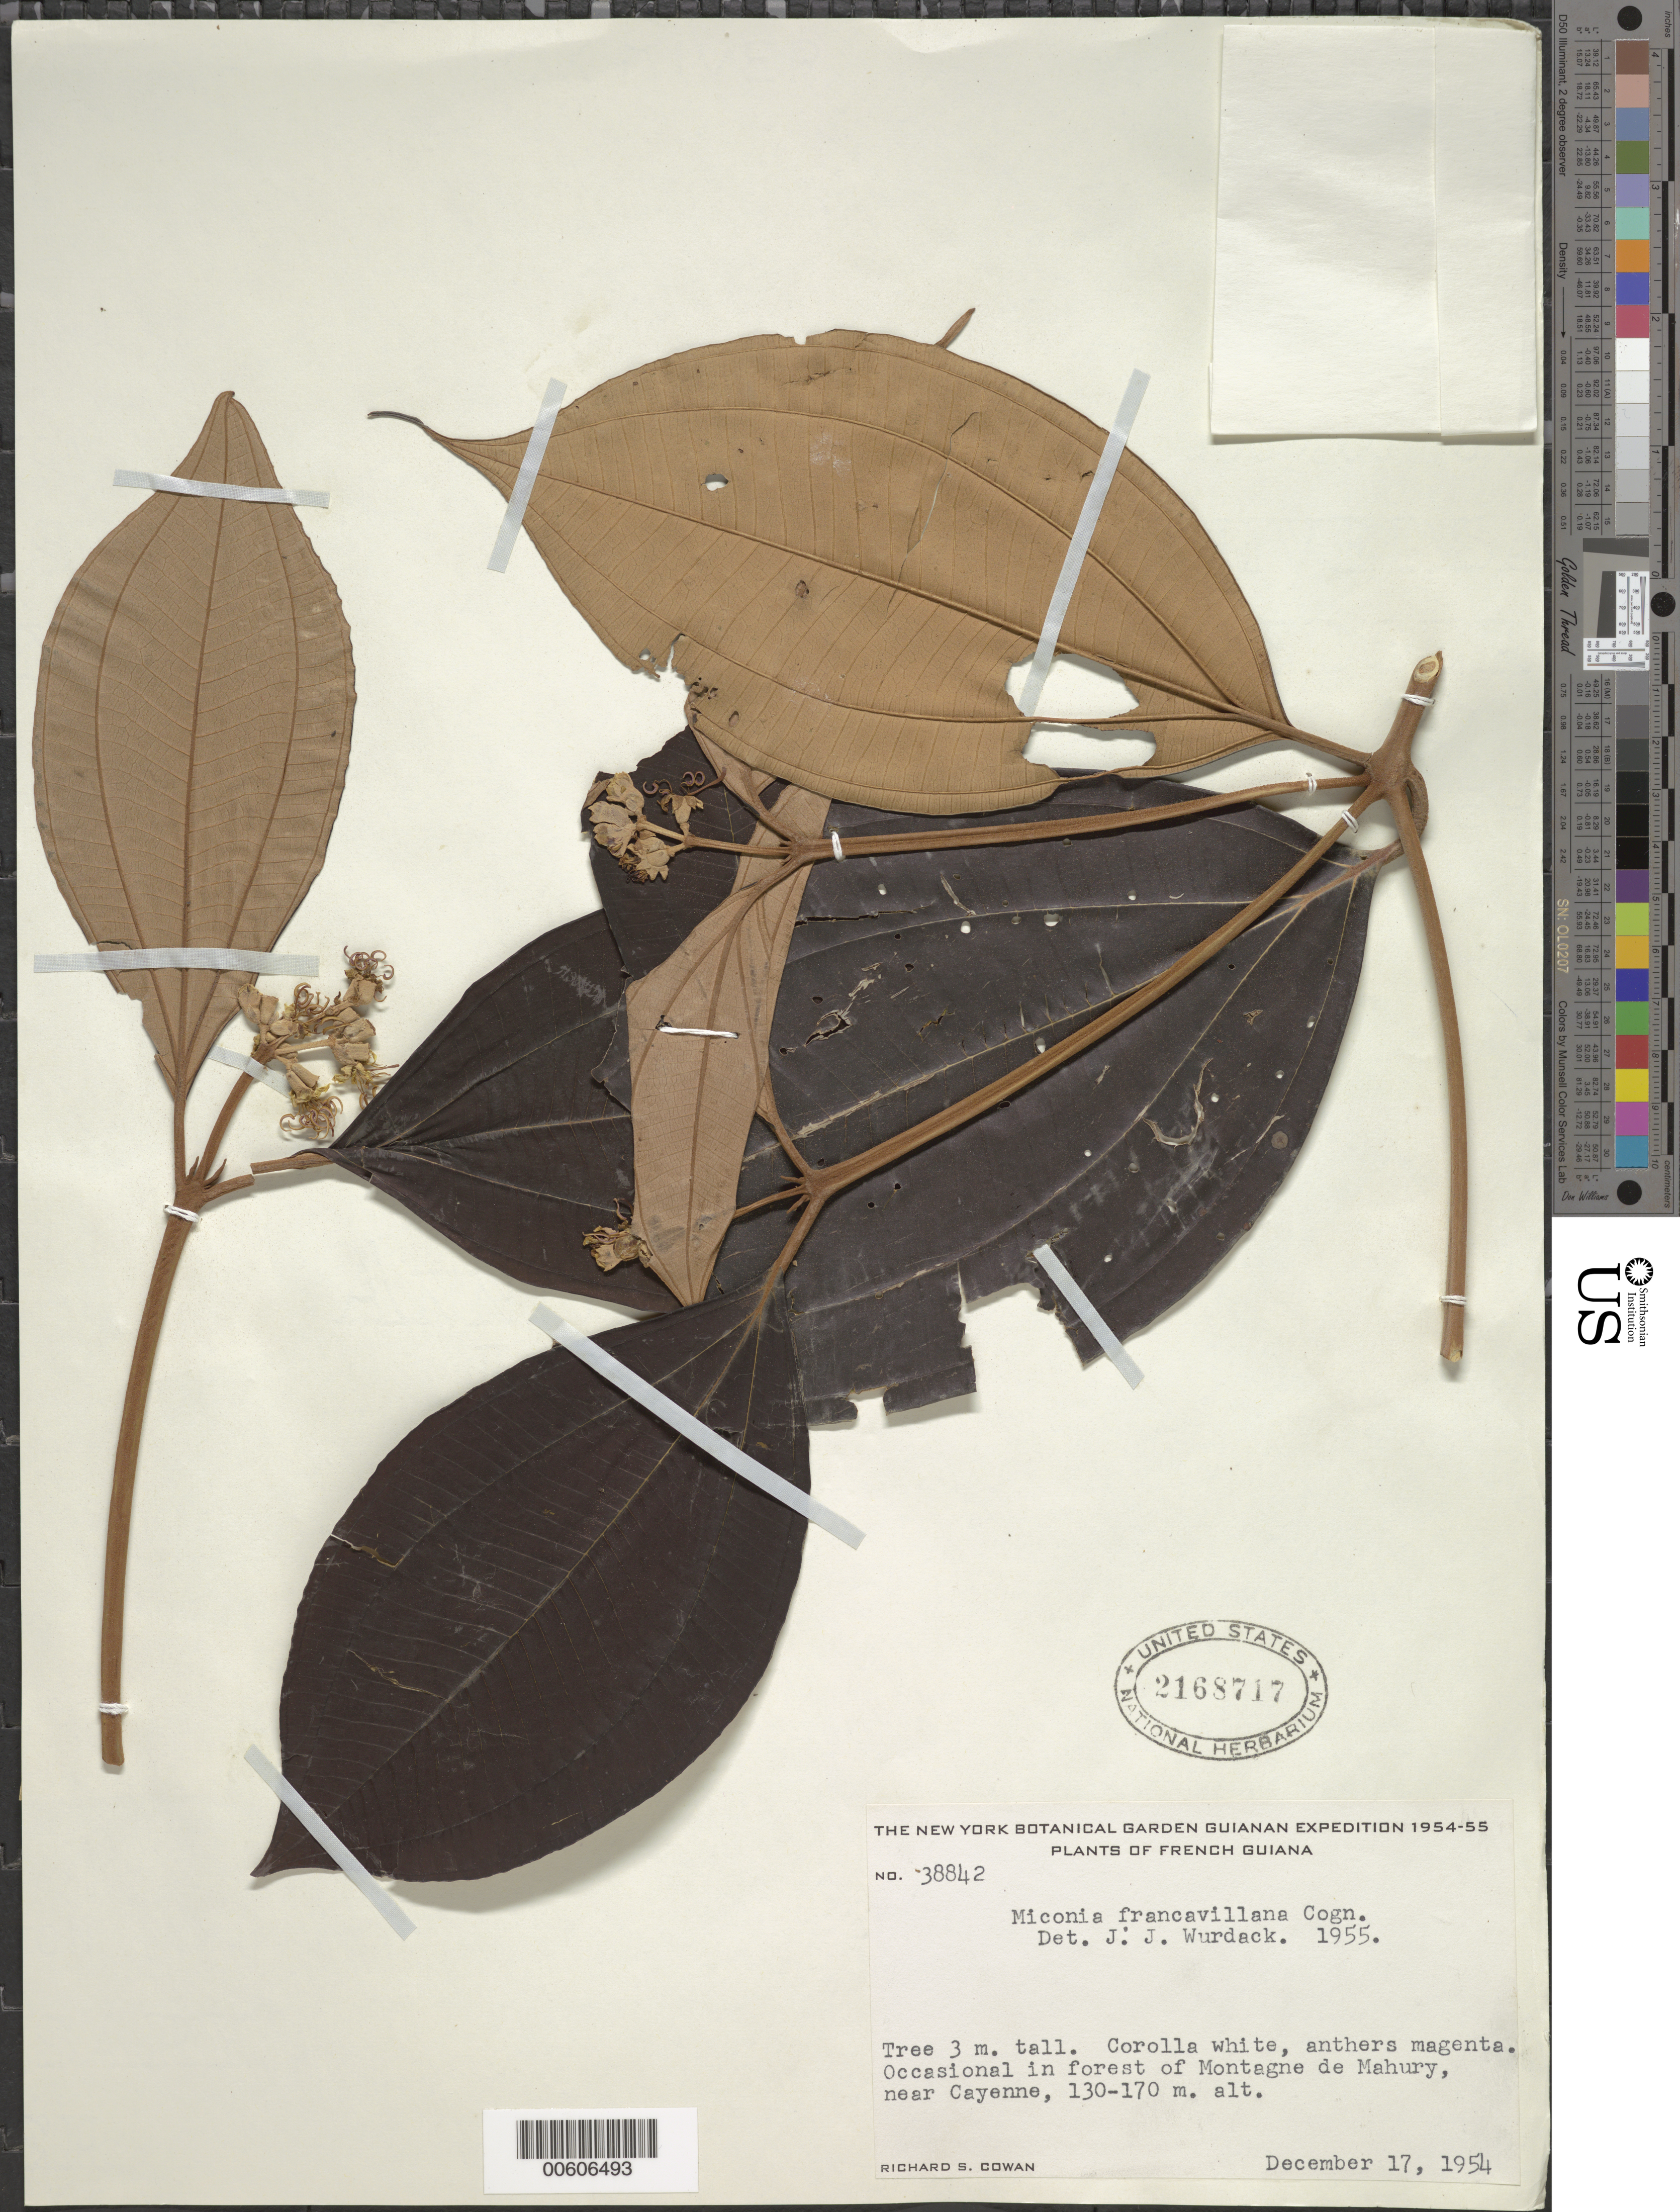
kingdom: Plantae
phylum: Tracheophyta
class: Magnoliopsida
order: Myrtales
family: Melastomataceae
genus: Miconia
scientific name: Miconia francavillana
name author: Cogn.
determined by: Wurdack, John J., (US), US (UNITED STATES)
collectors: R. S. Cowan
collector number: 38842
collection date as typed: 17-Dec-54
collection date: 1954-12-17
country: French Guiana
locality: Montagne de Mahury, Ile de Cayenne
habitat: Forest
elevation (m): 130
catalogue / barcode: US 2168717